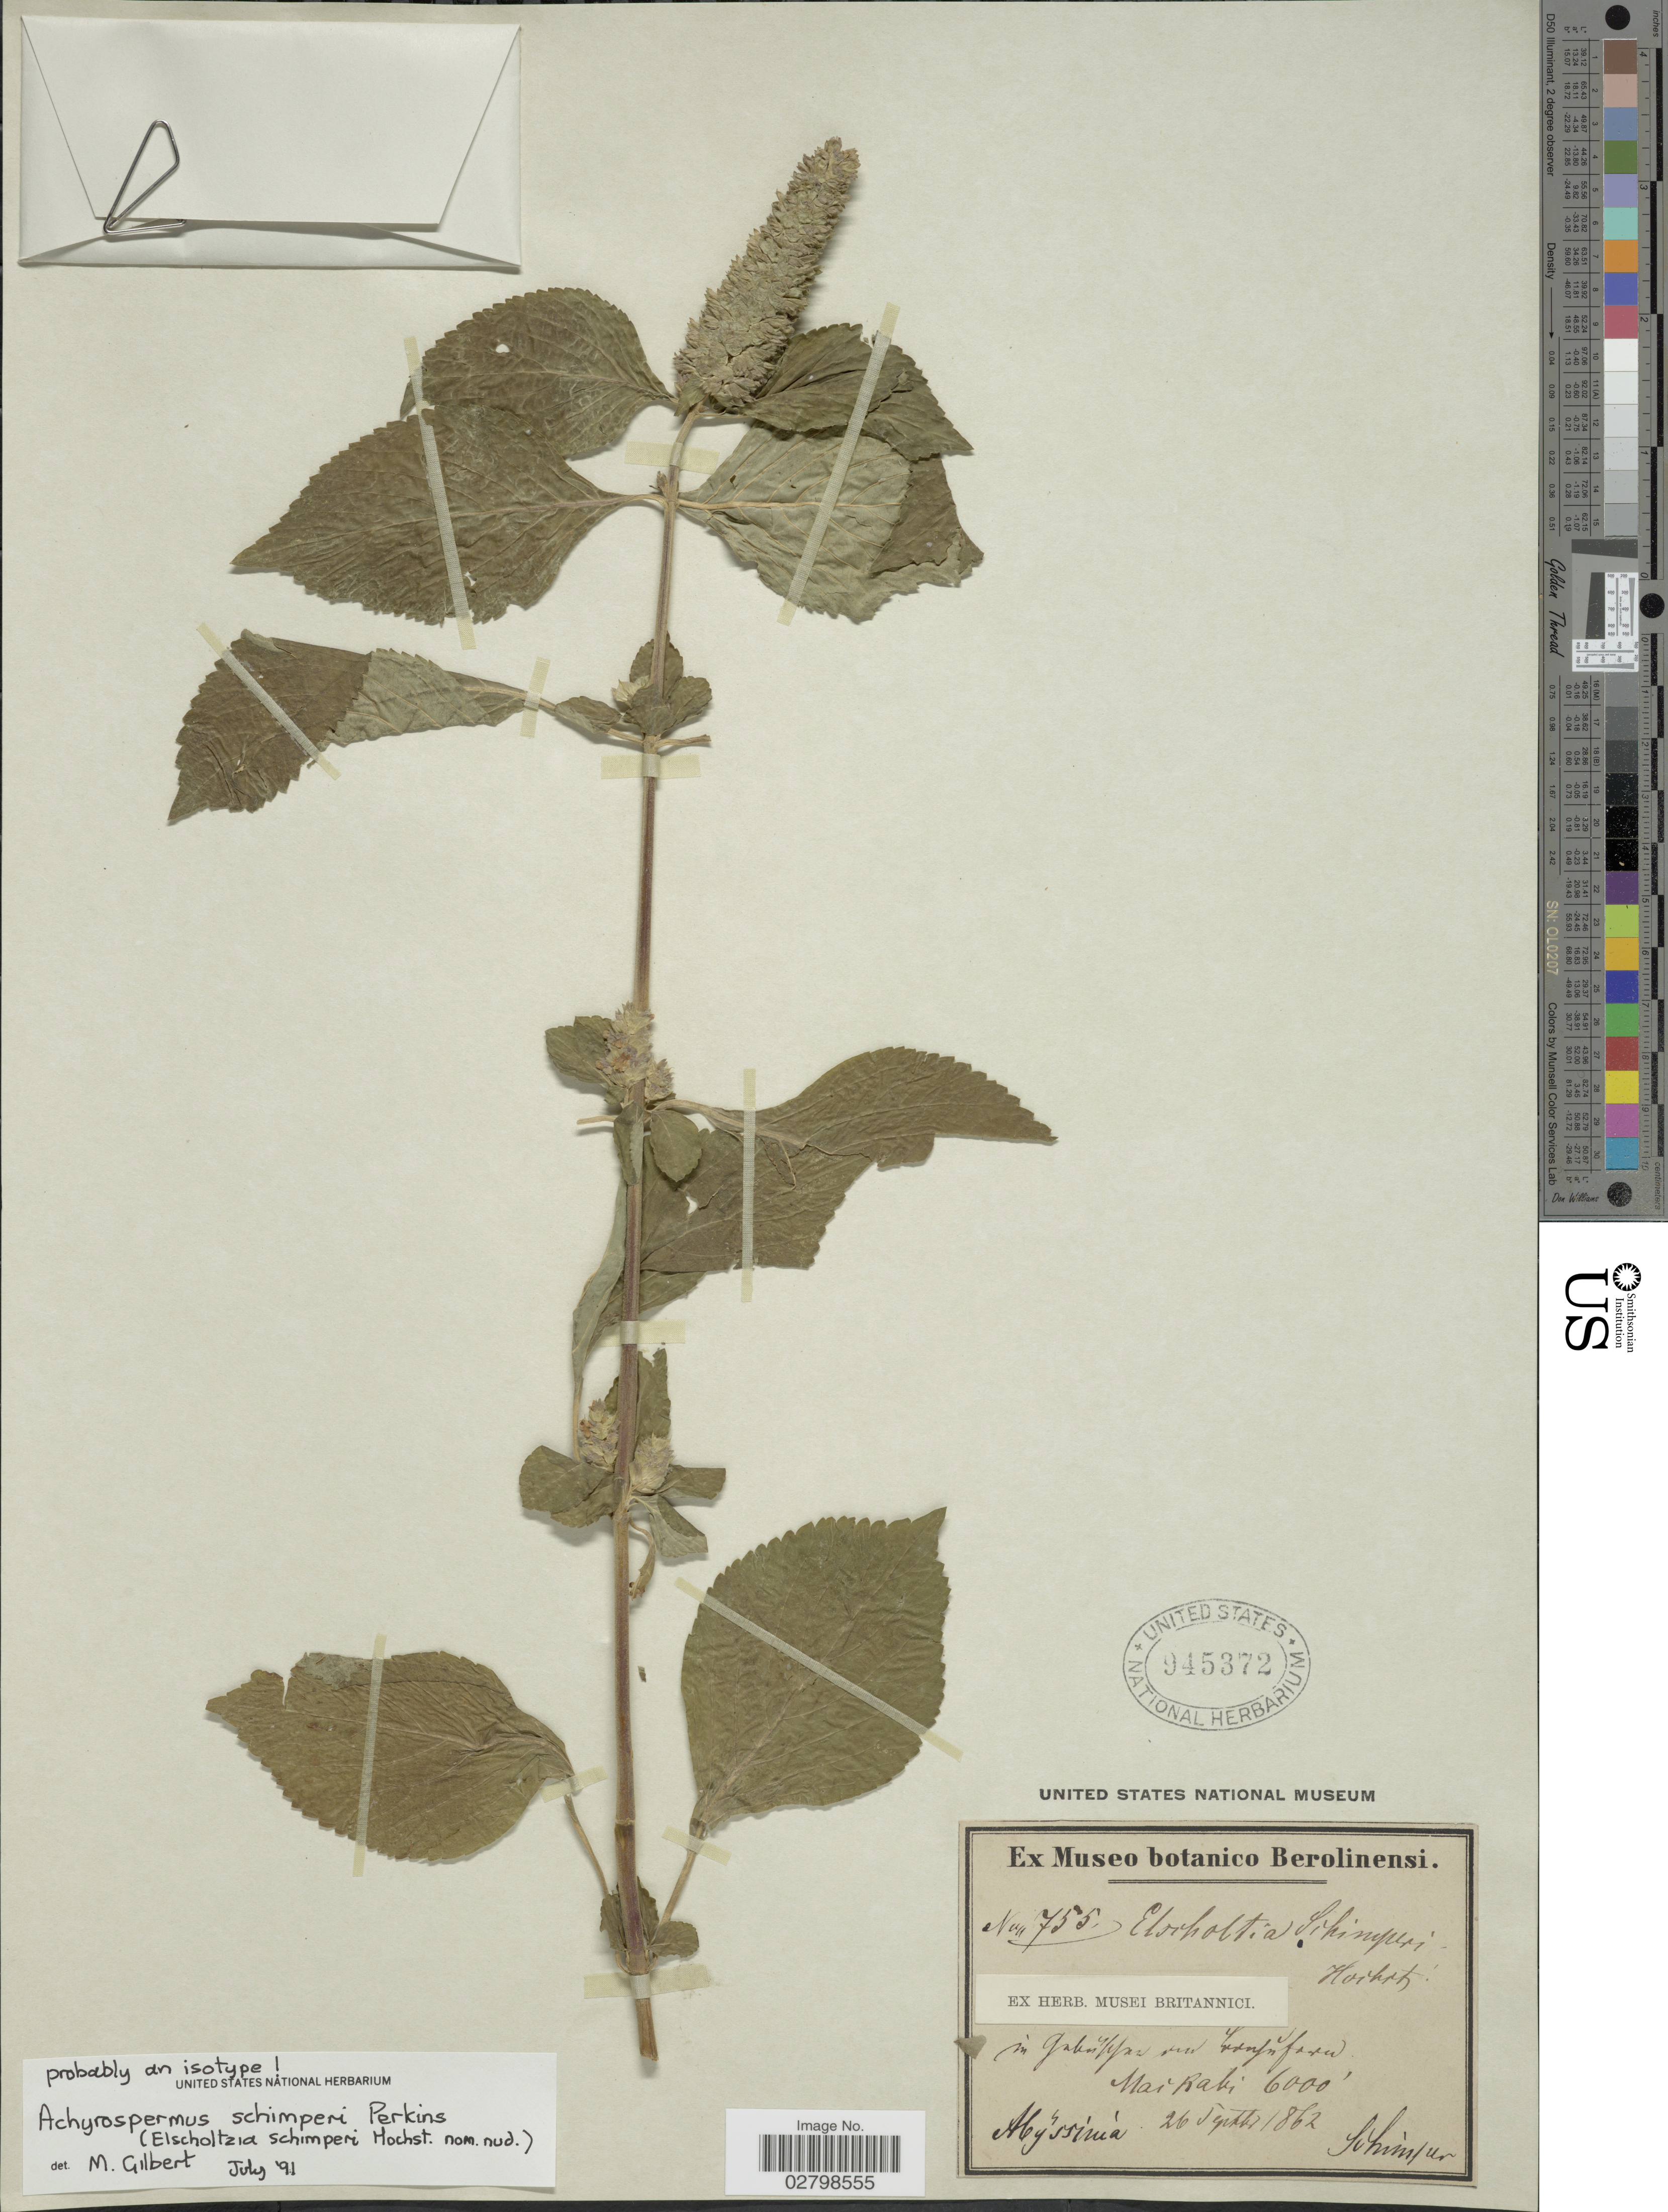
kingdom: Plantae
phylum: Tracheophyta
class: Magnoliopsida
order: Lamiales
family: Lamiaceae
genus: Achyrospermum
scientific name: Achyrospermum schimperi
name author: (Hochst. ex Briq.) Perkins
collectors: -. Schimper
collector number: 755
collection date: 1862-09-26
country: Eritrea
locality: In gabutypa von Canfufaru, Mai Raki. [interpreted] Abyssinia.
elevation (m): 1829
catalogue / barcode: US 945372